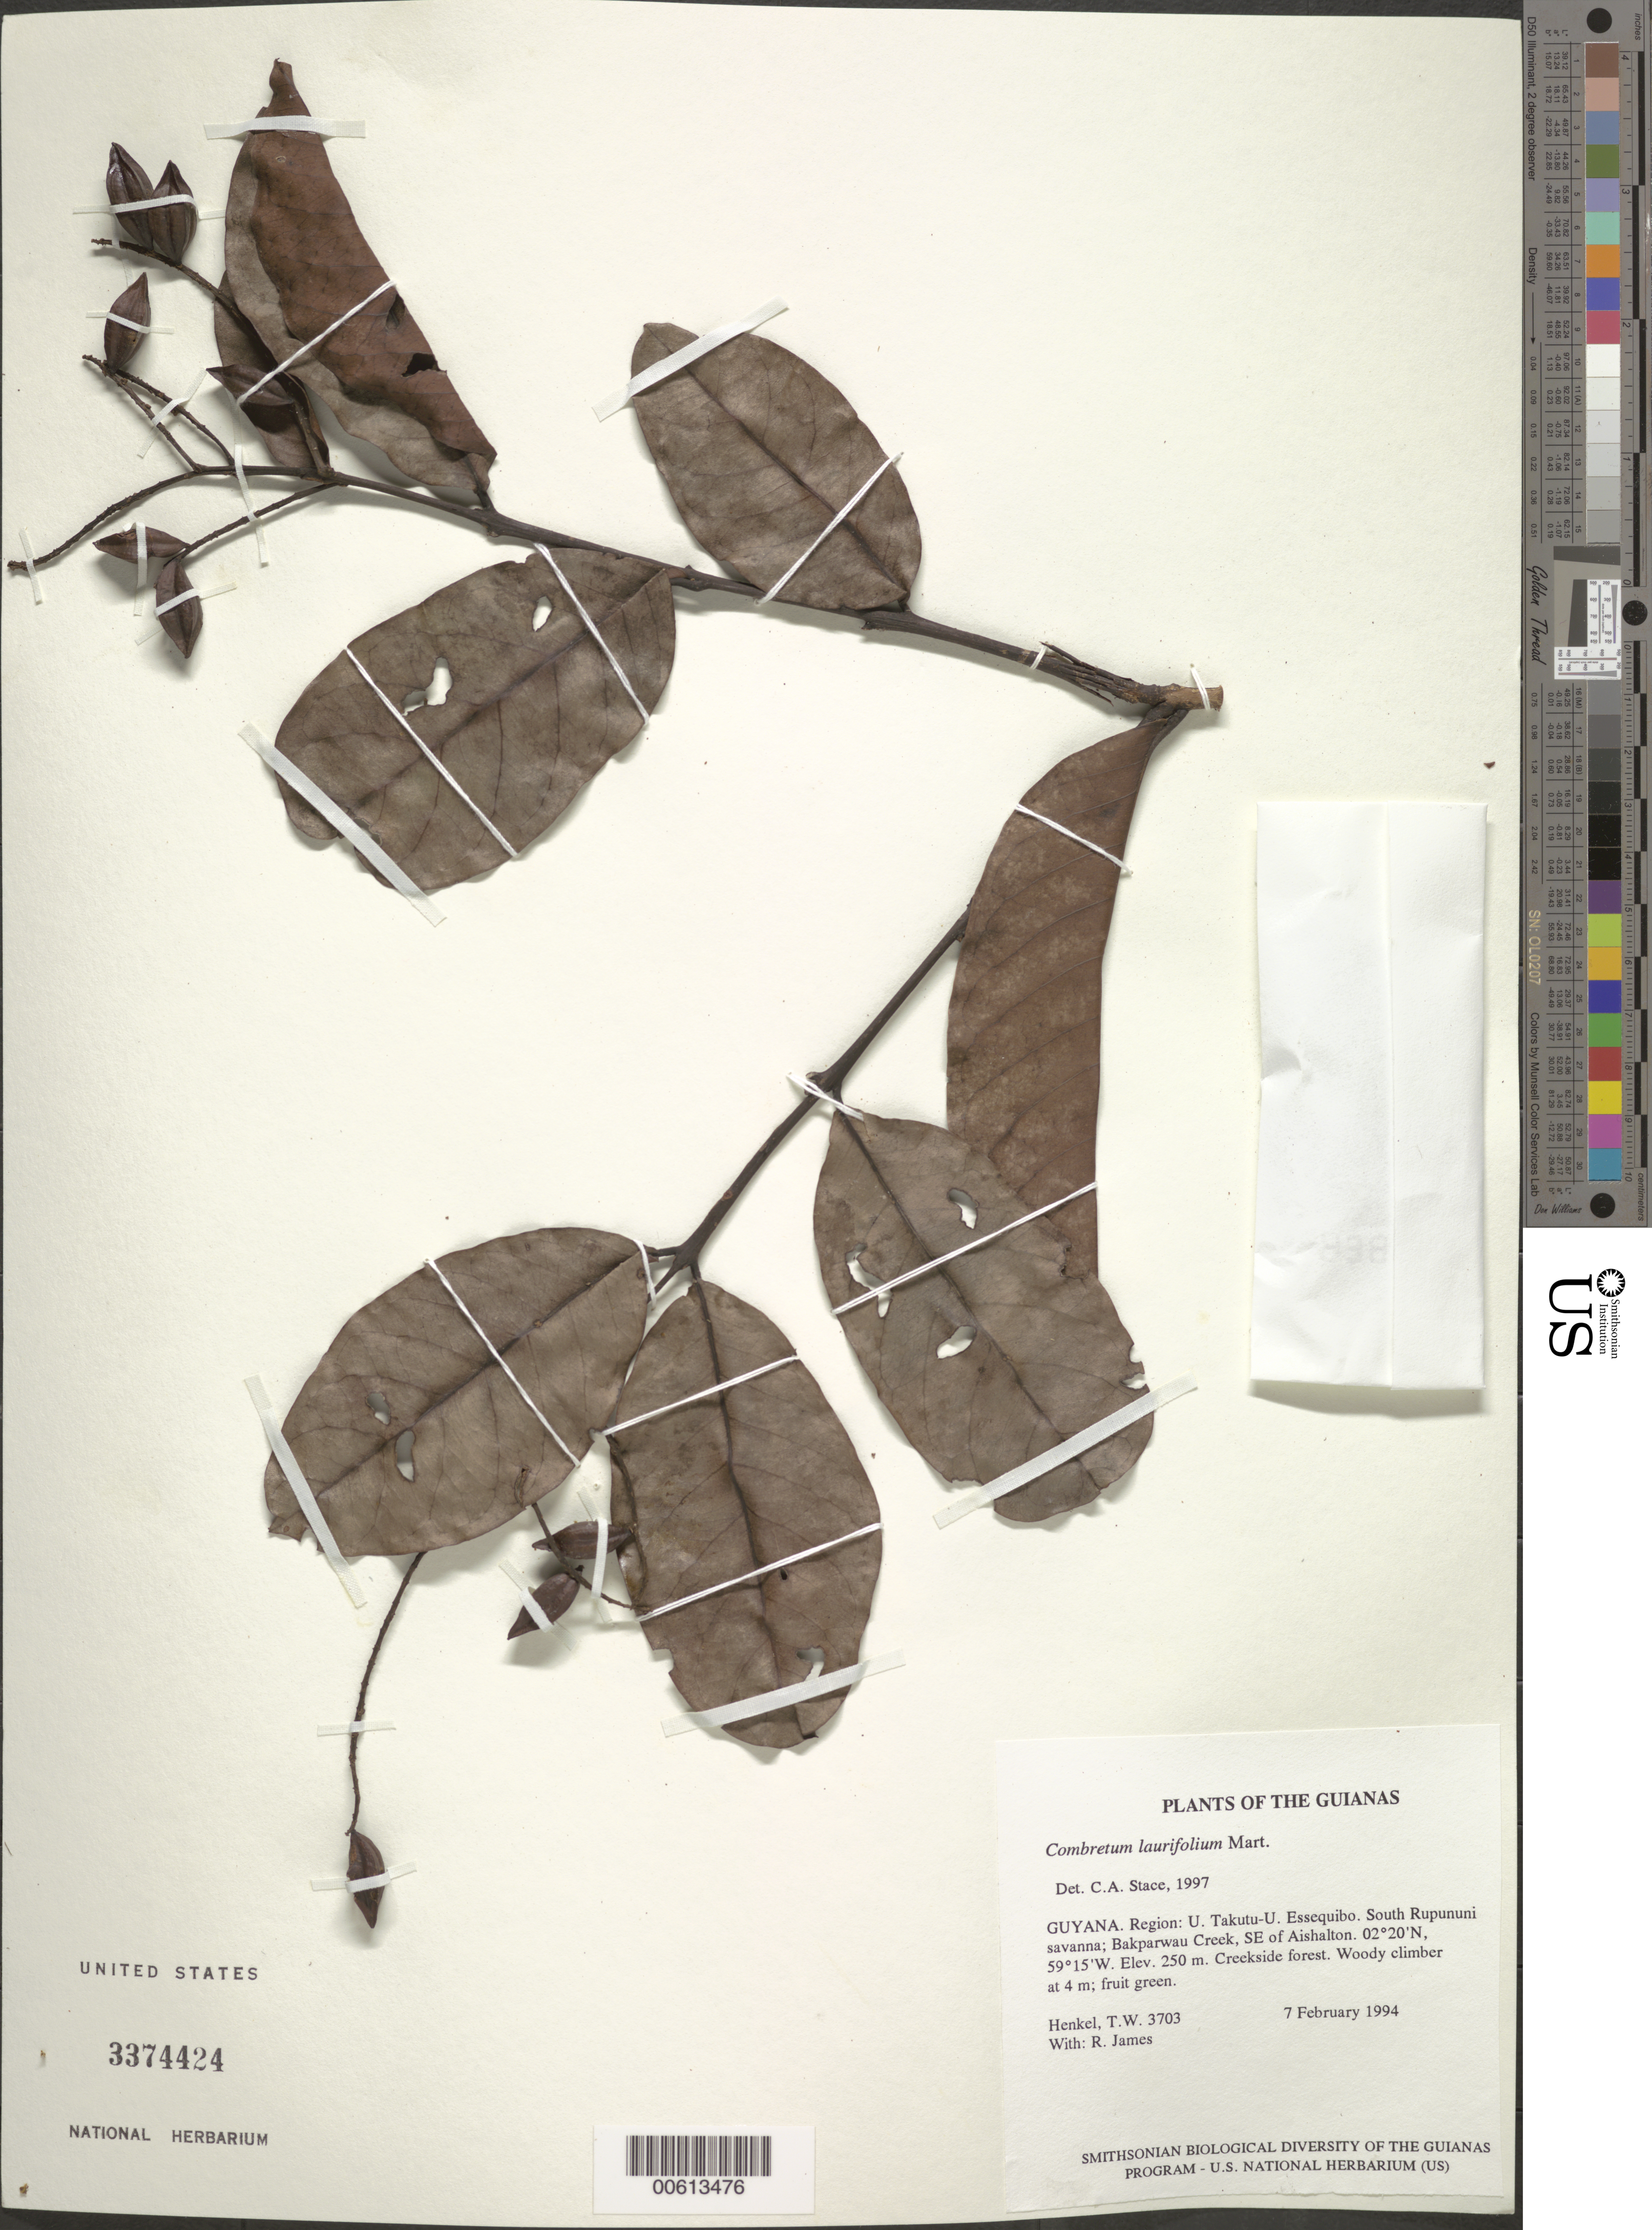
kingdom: Plantae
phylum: Tracheophyta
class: Magnoliopsida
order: Myrtales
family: Combretaceae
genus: Combretum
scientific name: Combretum laurifolium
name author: Mart.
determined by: Stace, C. A.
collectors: T. Henkel & R. James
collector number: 3703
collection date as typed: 7 February 1994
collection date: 1994-02-07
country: Guyana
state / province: U. Takutu-U. Essequibo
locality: South Rupununi savanna; Bakparwau Creek, SE of Aishalton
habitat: Creekside forest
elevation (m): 250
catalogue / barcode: US 3374424